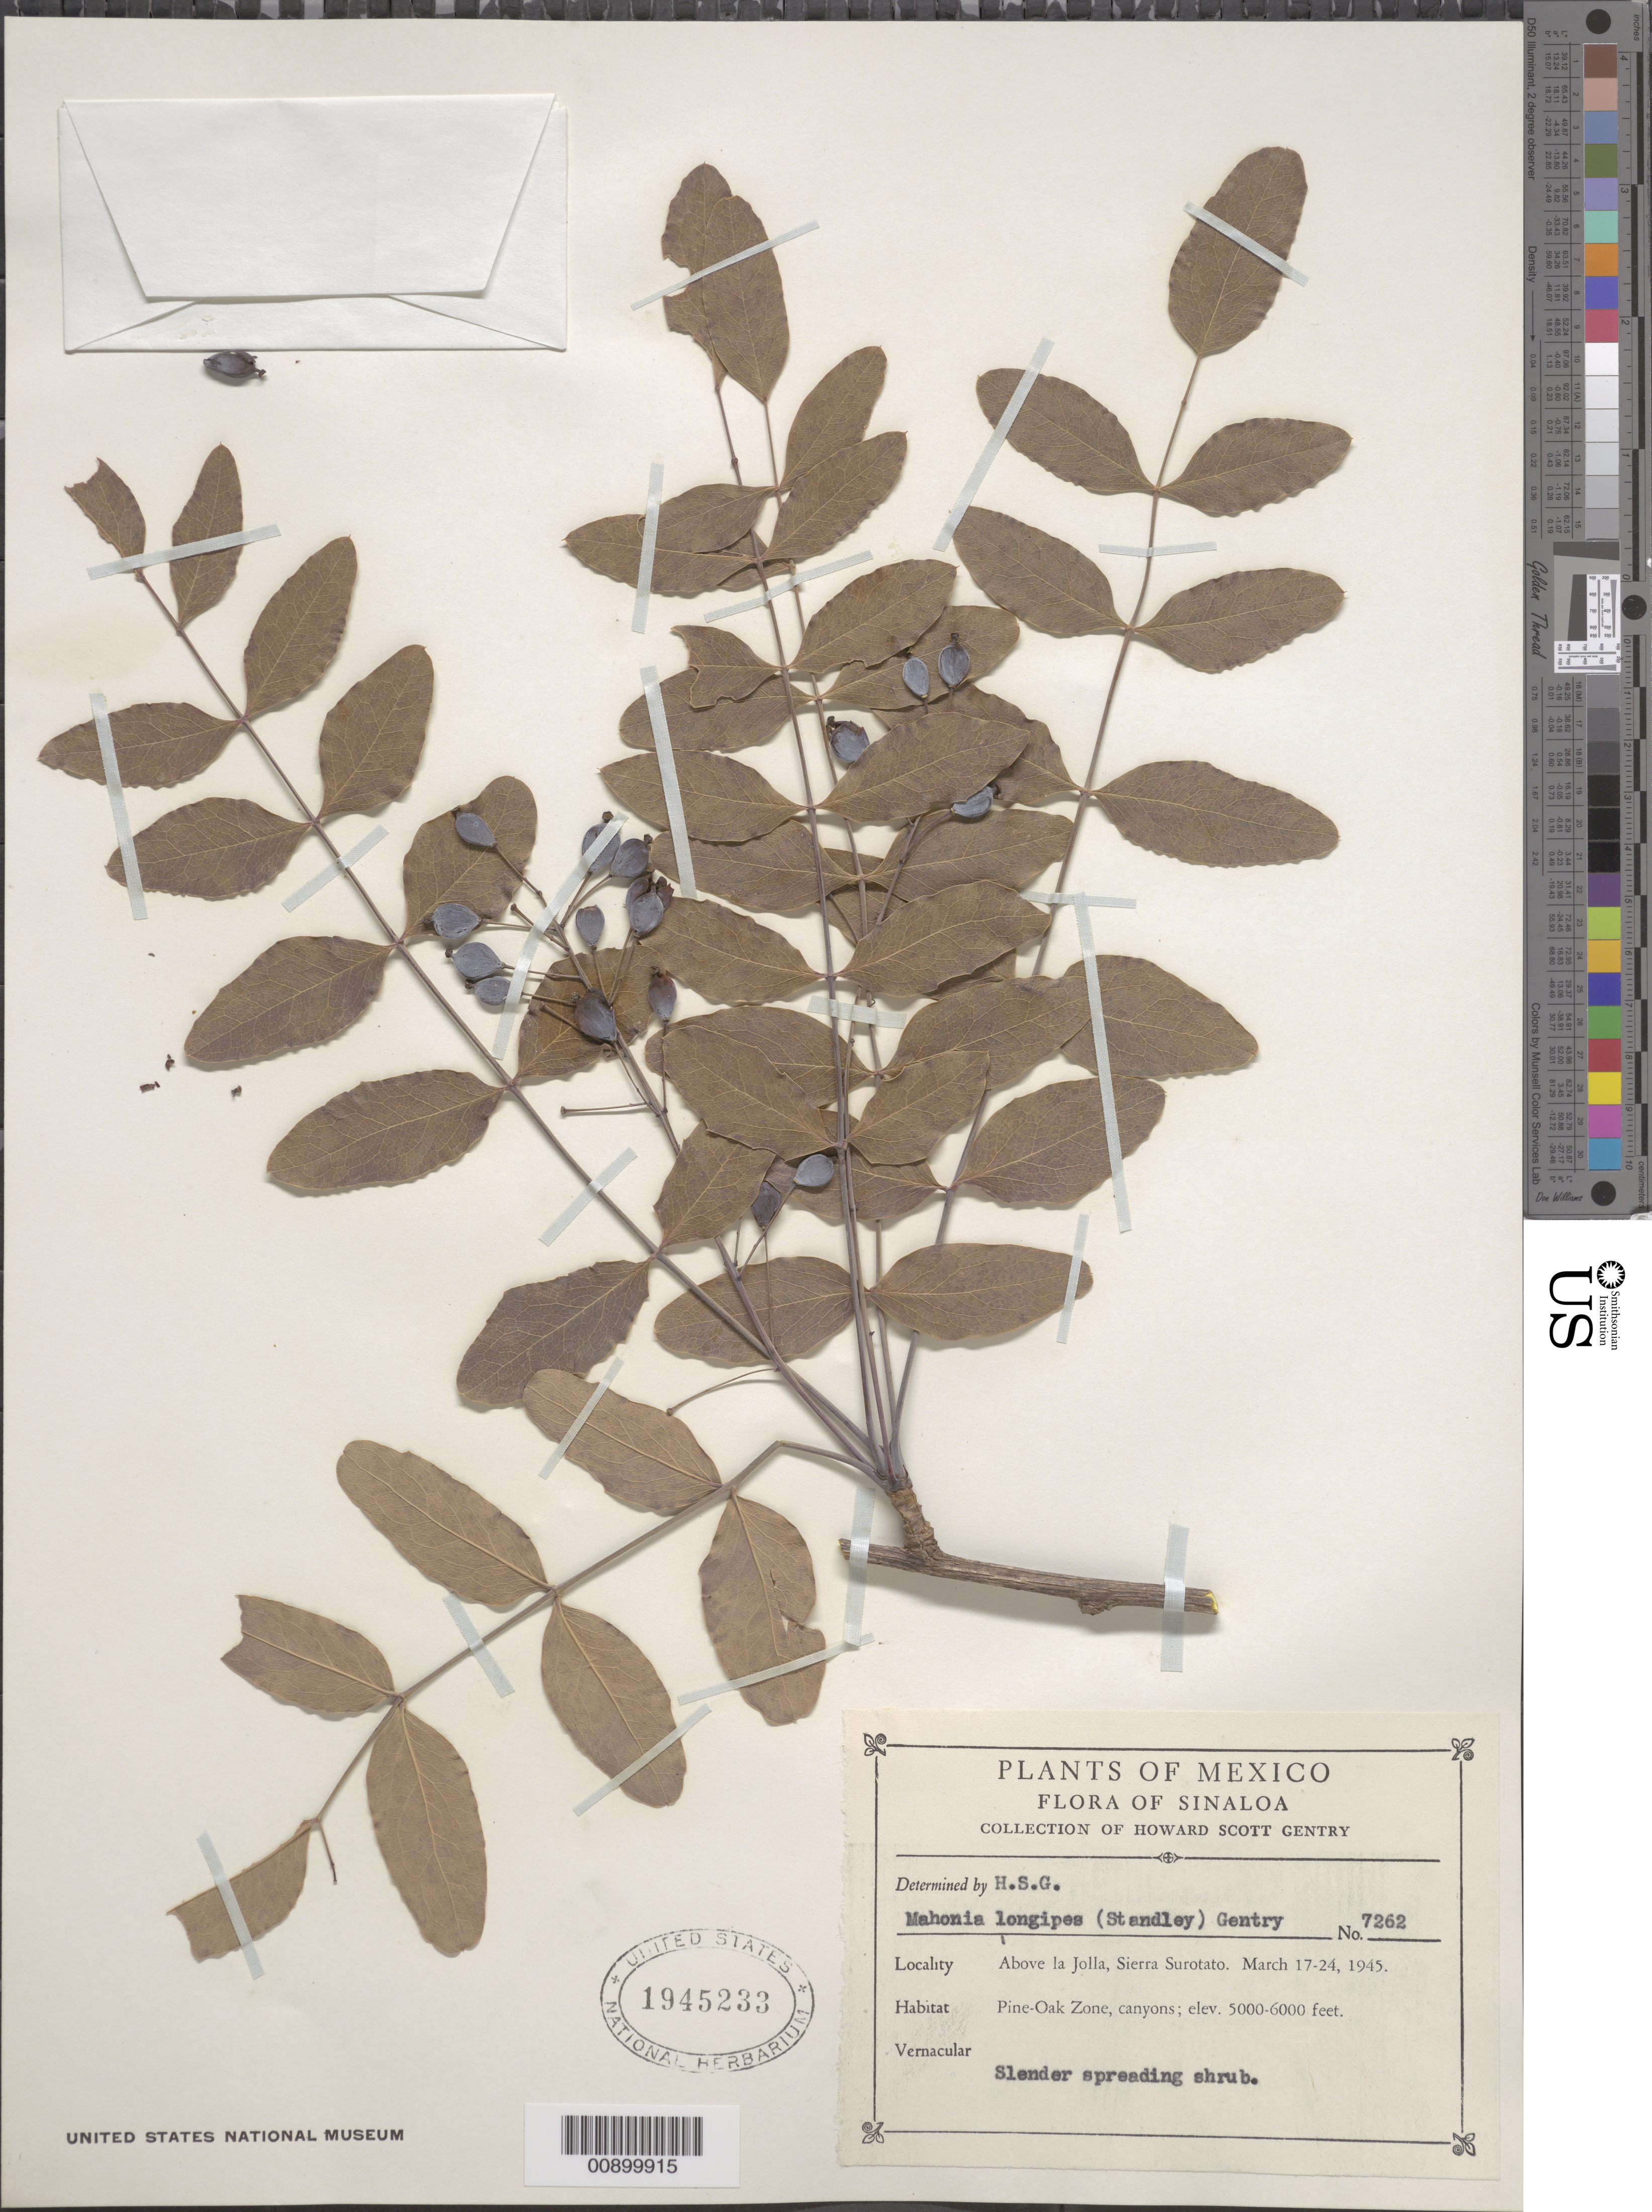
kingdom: Plantae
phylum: Tracheophyta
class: Magnoliopsida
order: Ranunculales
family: Berberidaceae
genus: Mahonia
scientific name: Mahonia longipes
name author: (Standl.) Gentry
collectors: H. S. Gentry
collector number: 7262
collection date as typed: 17 Mar 1945 to 24 Mar 1945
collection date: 1945-03-17/1945-03-24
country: Mexico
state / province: Sinaloa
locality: Above la Jolla, Sierra Surotato. Sinaloa.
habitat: Pine-Oak Zone, canyons.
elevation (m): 1524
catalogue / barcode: US 1945233